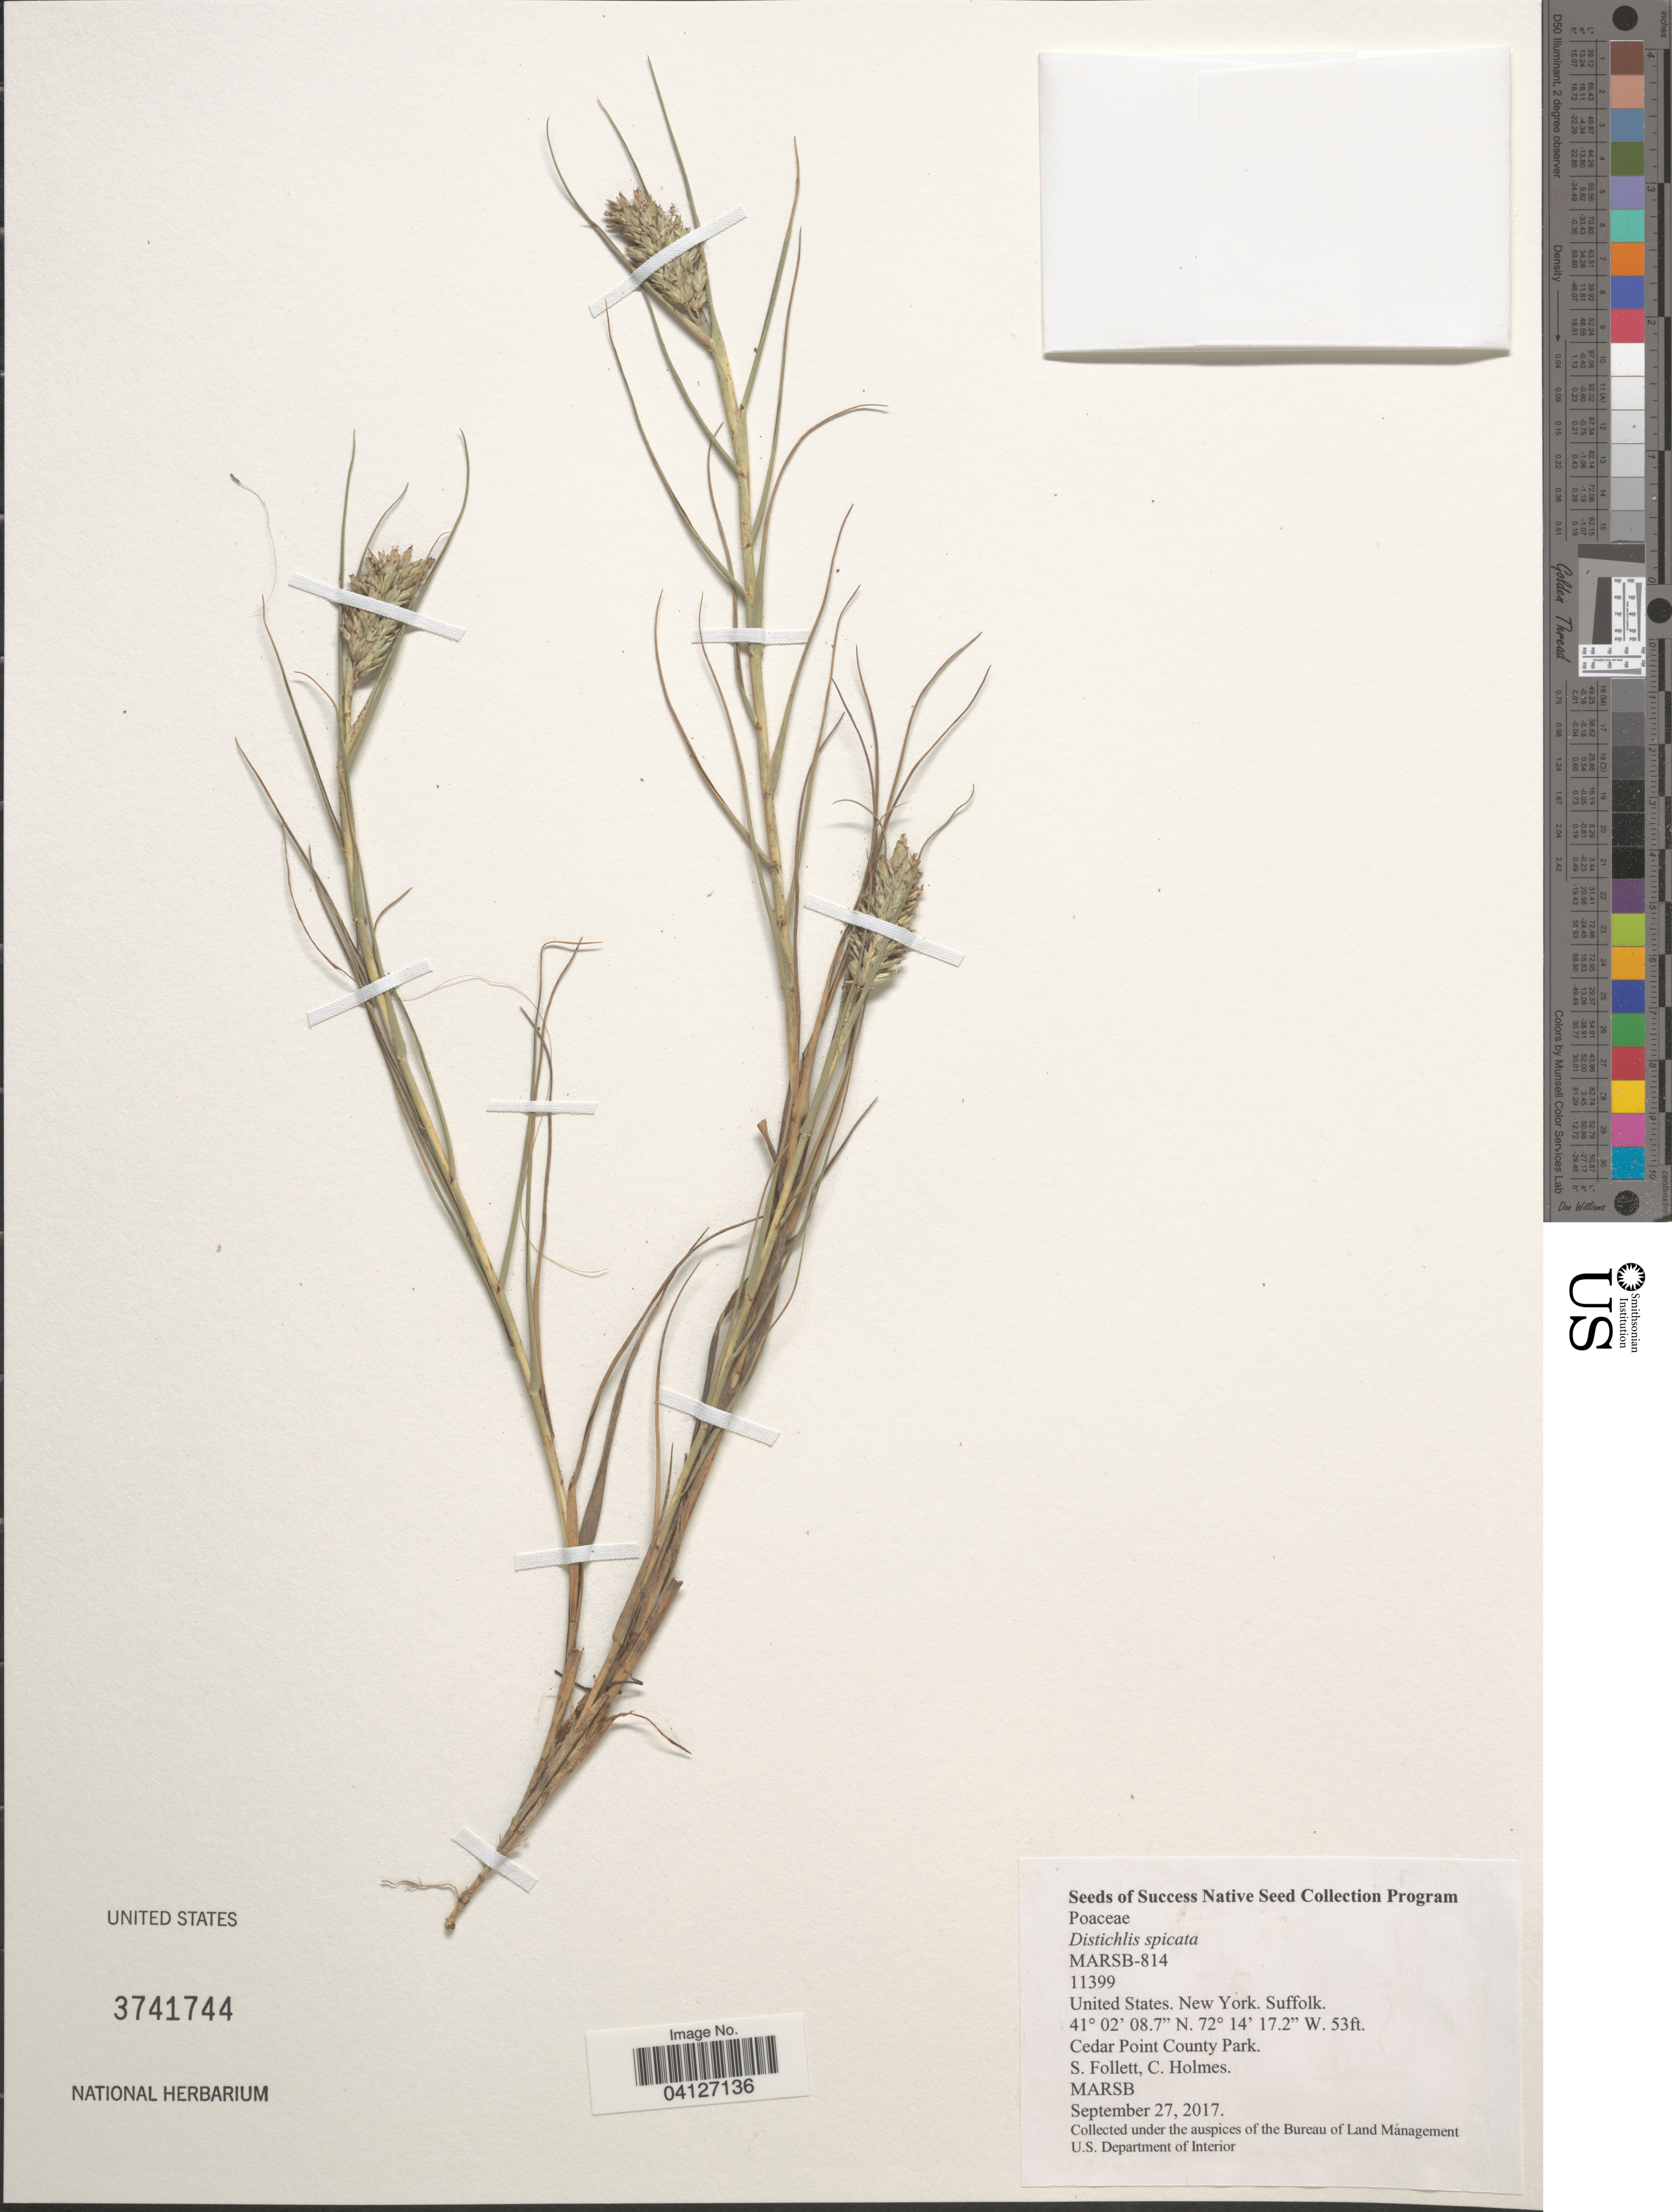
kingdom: Plantae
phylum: Tracheophyta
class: Liliopsida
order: Poales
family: Poaceae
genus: Distichlis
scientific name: Distichlis spicata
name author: (L.) Greene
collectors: S. Follett & C. Holmes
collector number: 11399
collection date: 2017-09-27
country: United States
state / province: New York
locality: Suffolk. Cedar Point County Park.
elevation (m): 16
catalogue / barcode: US 3741744